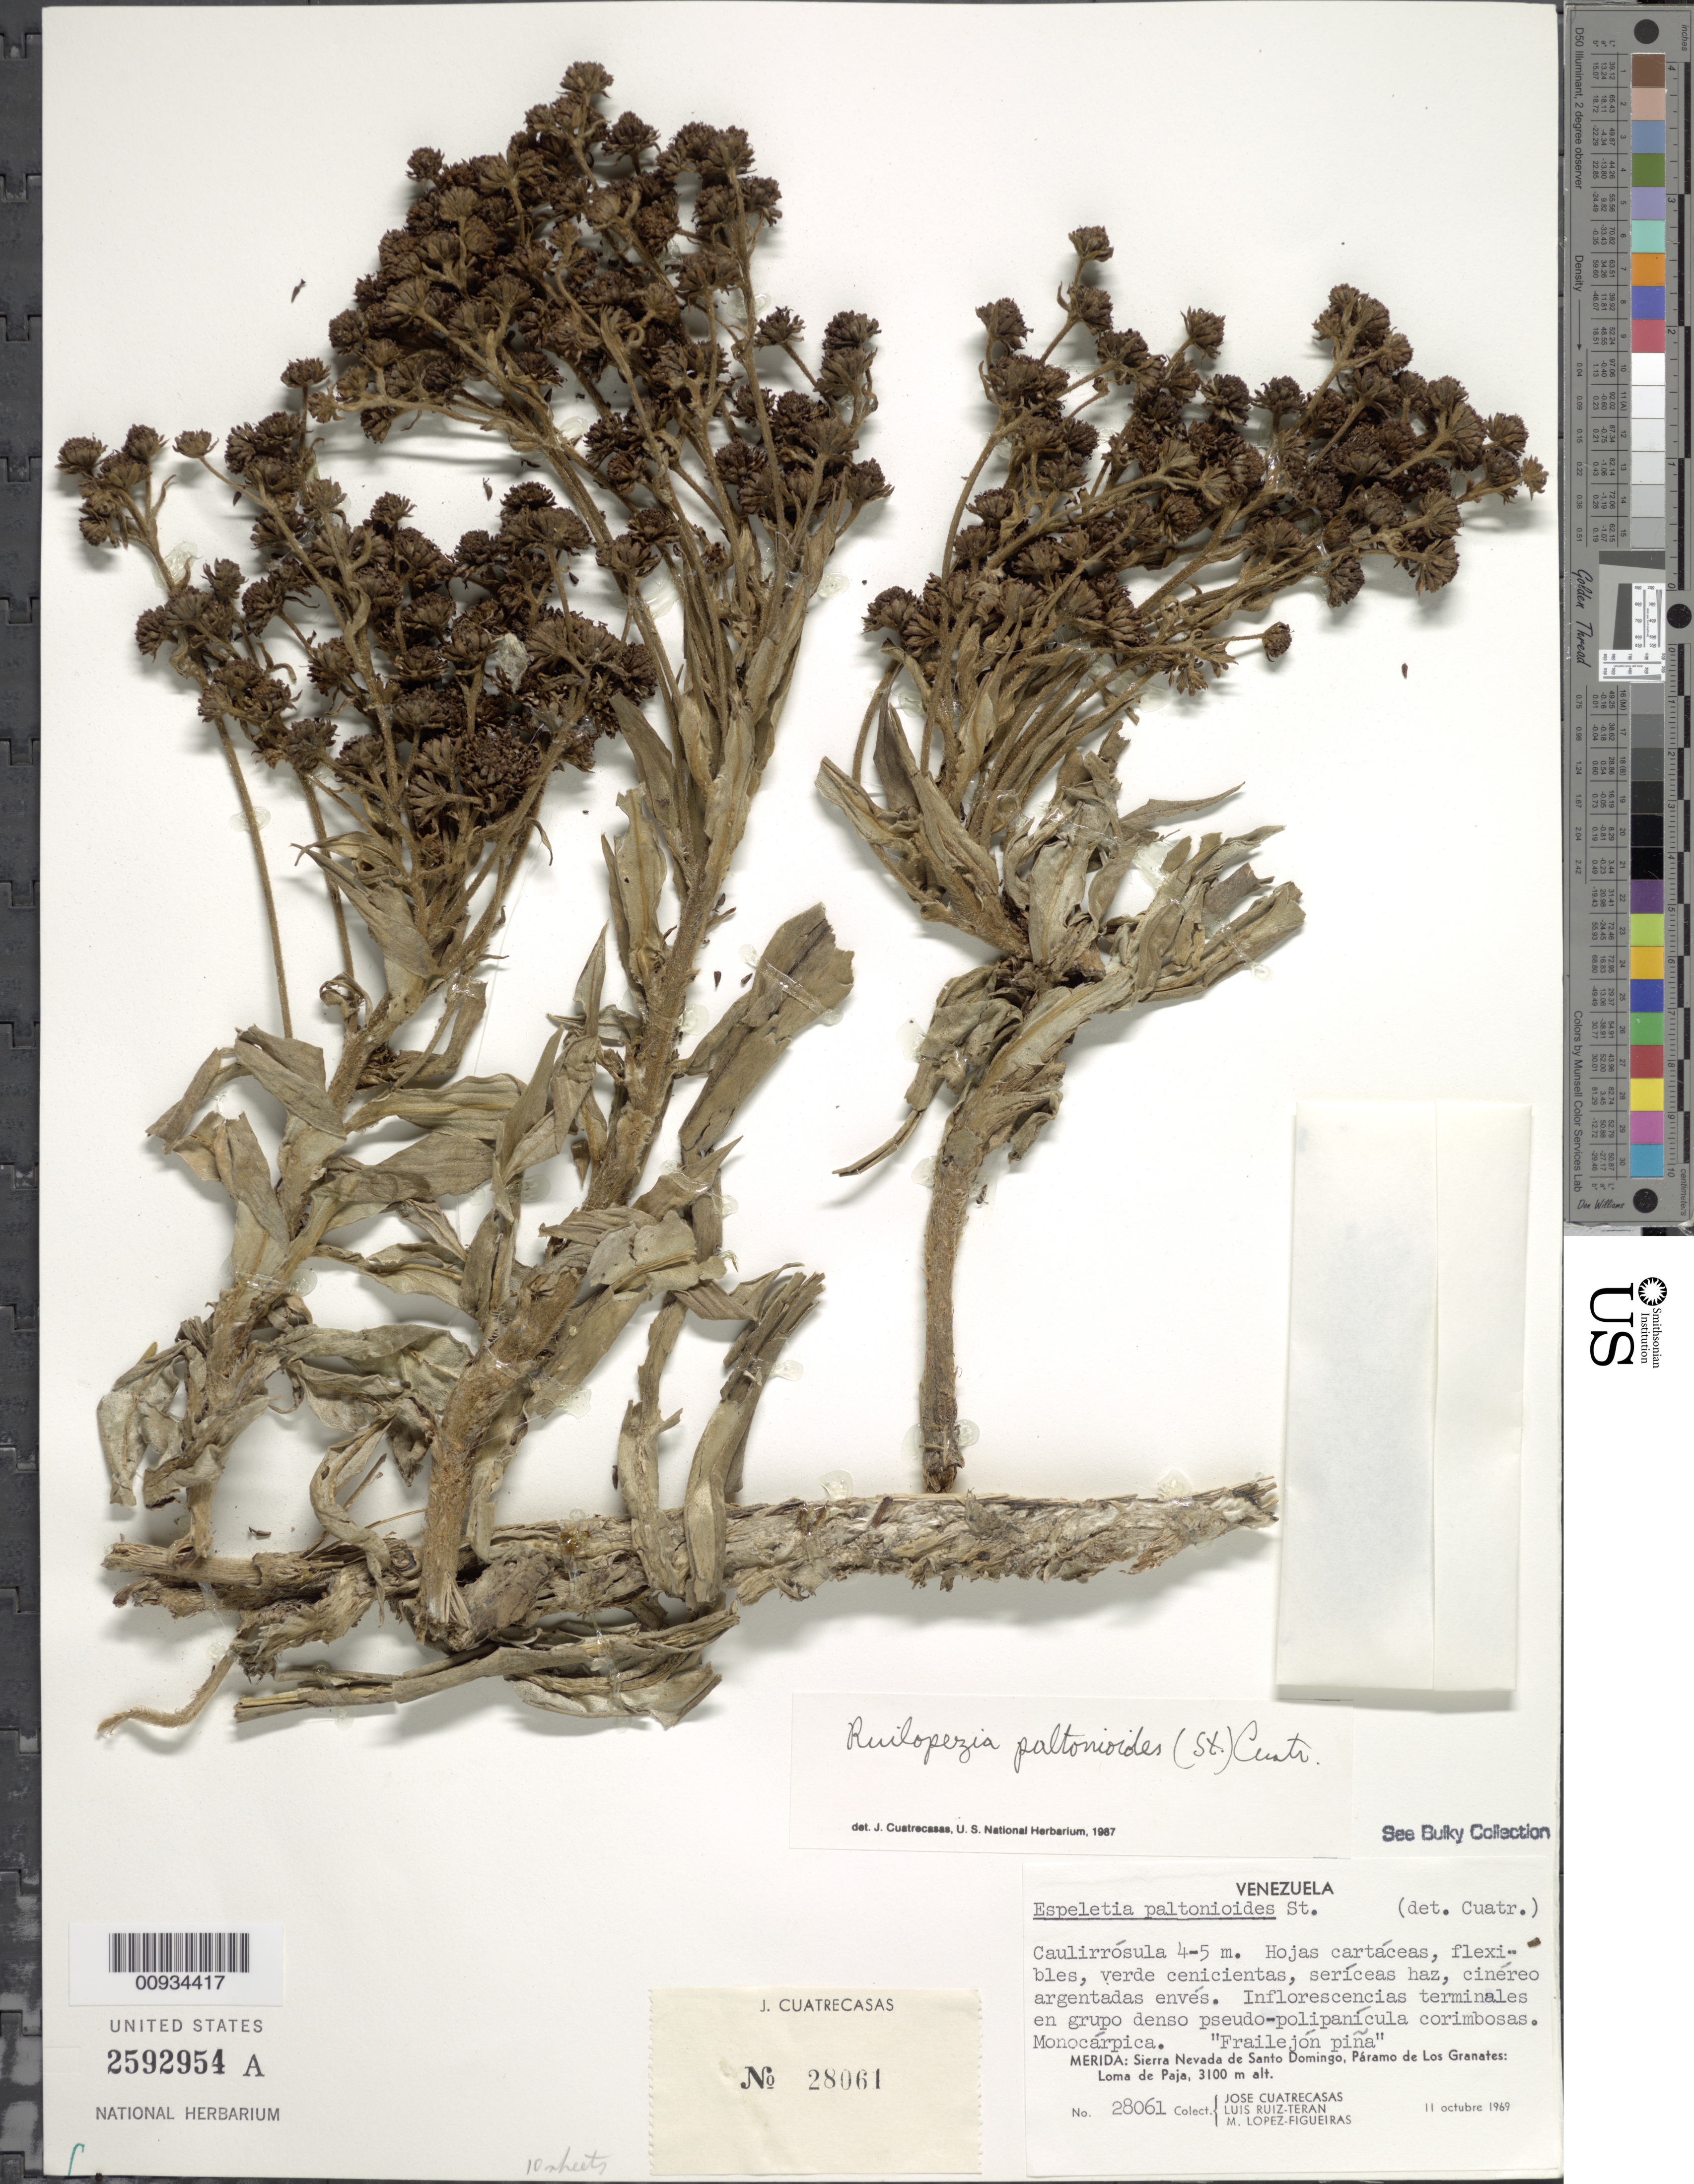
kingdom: Plantae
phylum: Tracheophyta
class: Magnoliopsida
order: Asterales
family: Asteraceae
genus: Ruilopezia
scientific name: Ruilopezia paltonioides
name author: (Standl.) Cuatrec.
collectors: J. Cuatrecasas, L. Teran & M. Lopéz-F.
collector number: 28061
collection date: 1969-10-11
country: Venezuela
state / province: Mérida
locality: Sierra Nevada de Santo Domingo, Paramo de Los Granates, Loma de Paja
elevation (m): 3100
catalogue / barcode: US 2592954A